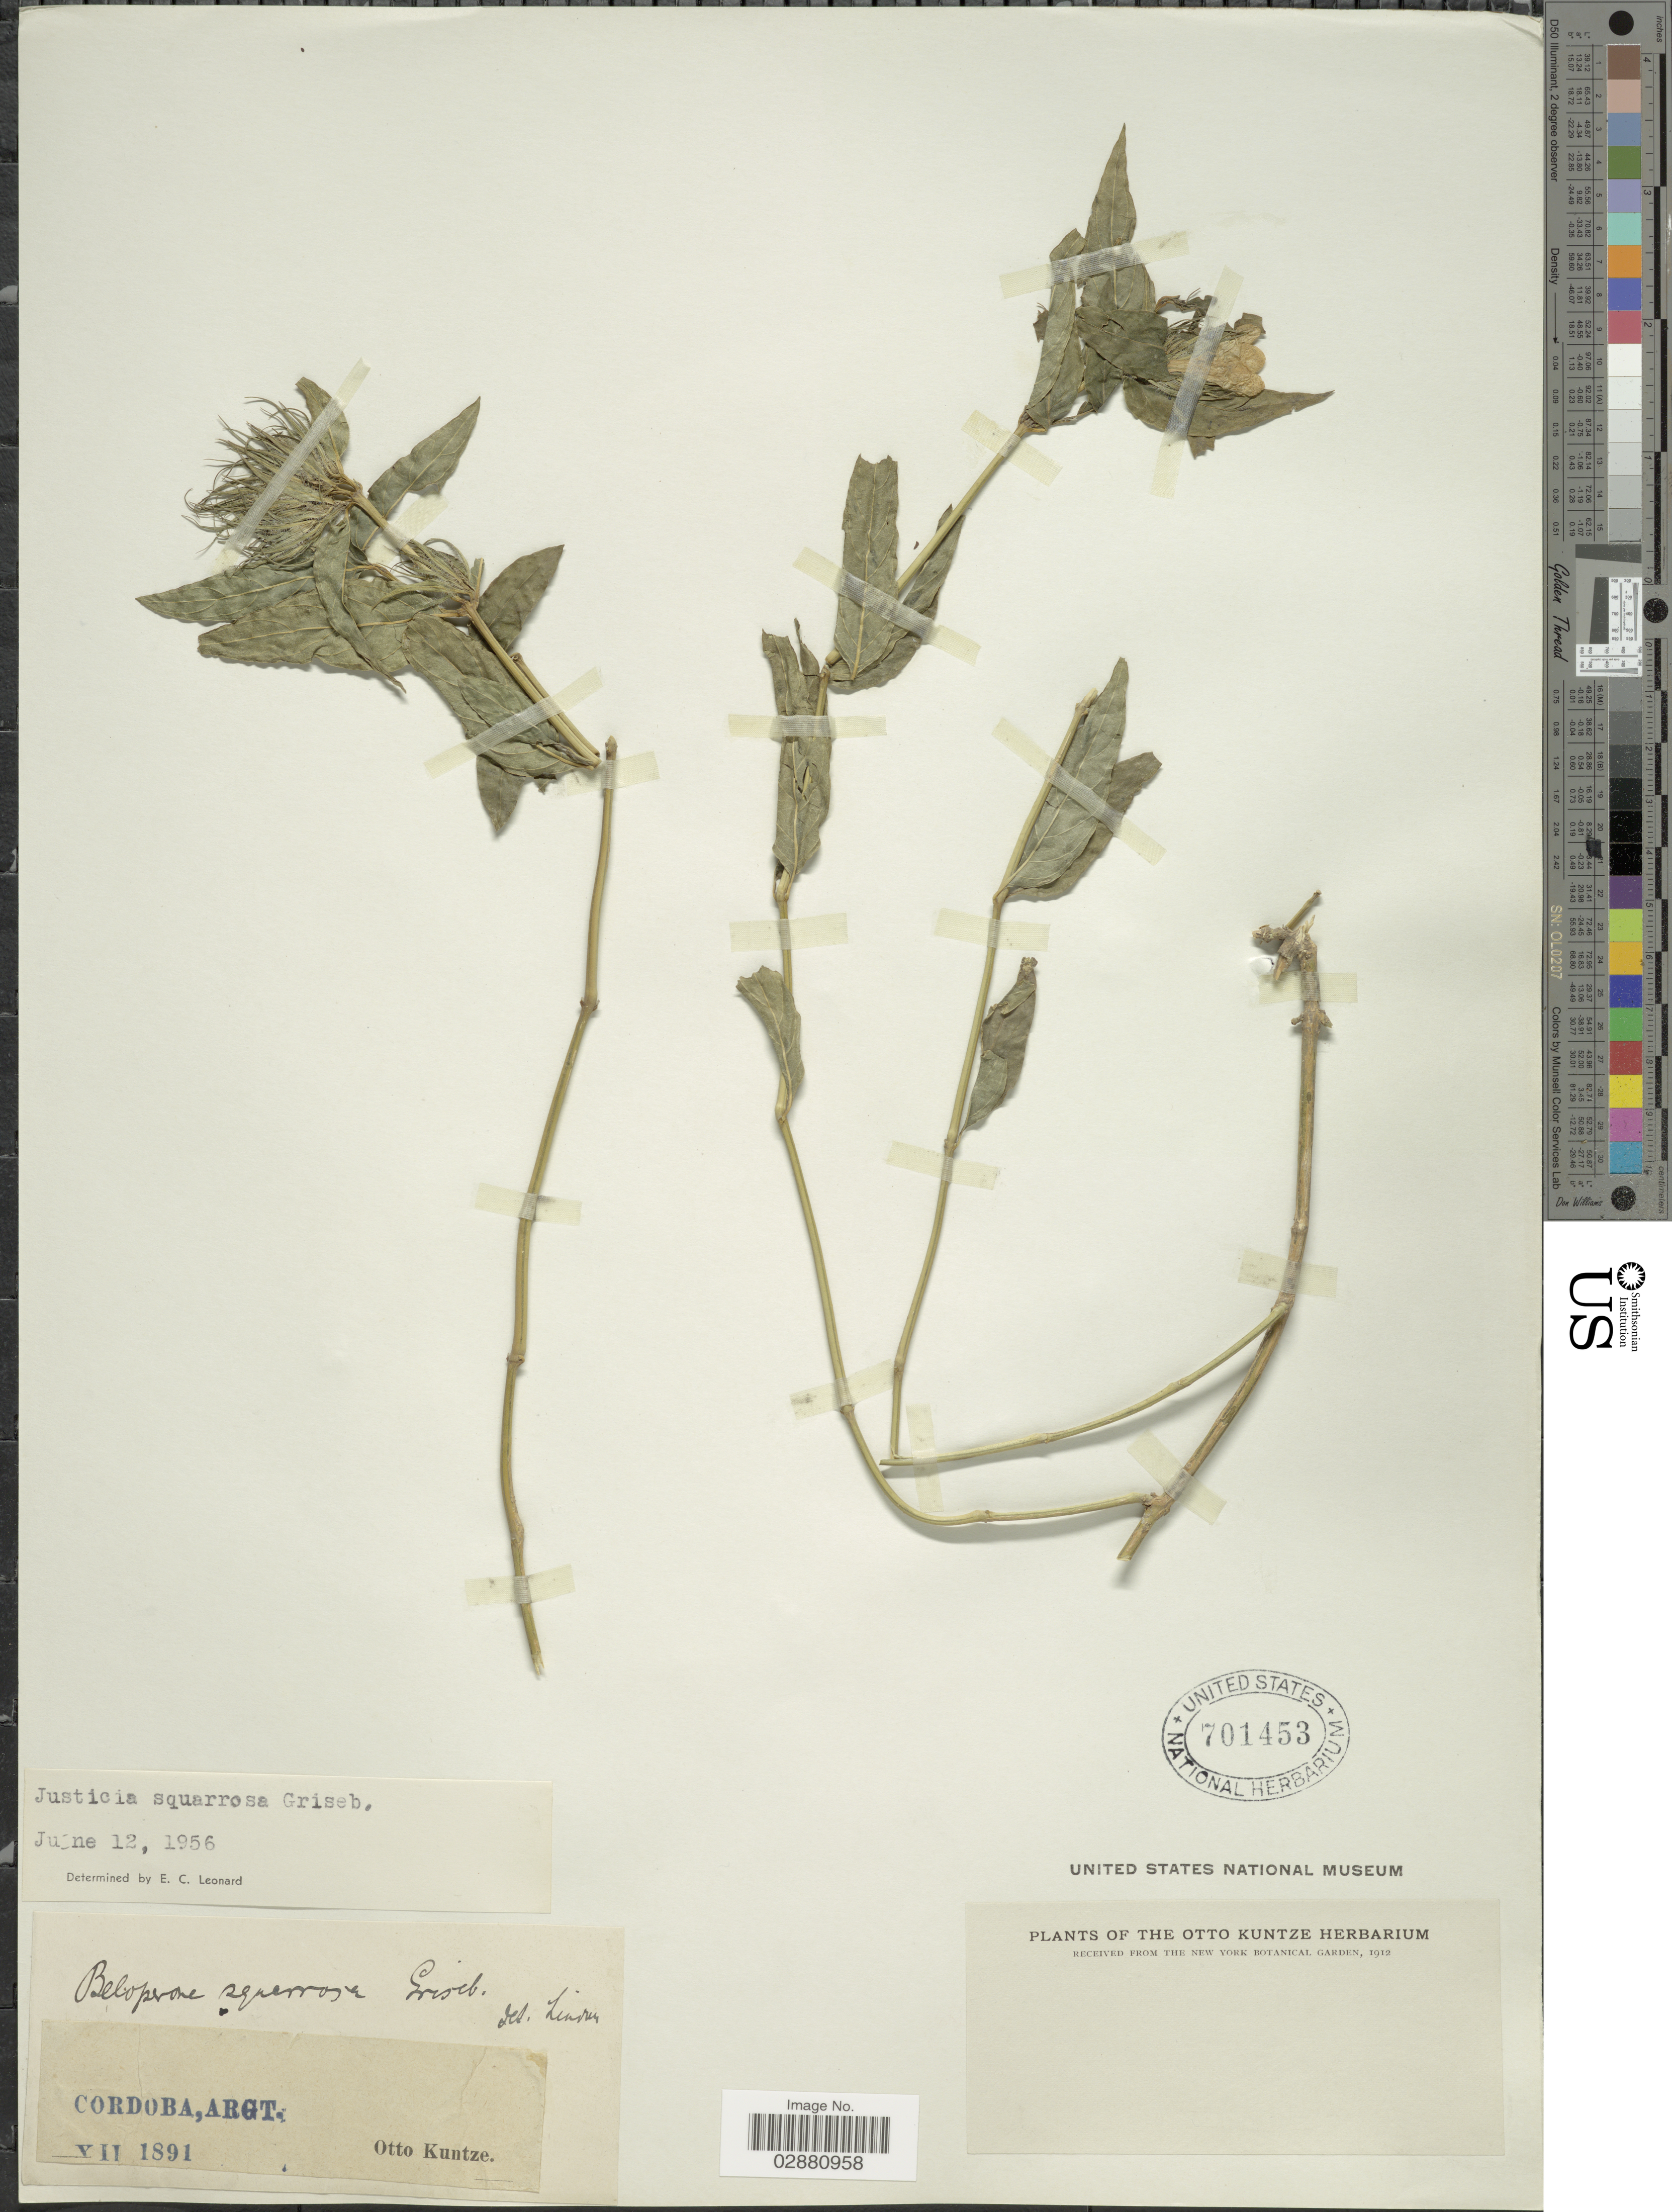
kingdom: Plantae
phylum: Tracheophyta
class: Magnoliopsida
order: Lamiales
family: Acanthaceae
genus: Justicia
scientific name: Justicia squarrosa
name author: Griseb.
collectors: C.E.O. Kuntze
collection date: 1891-07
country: Argentina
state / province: Cordoba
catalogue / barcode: US 701453